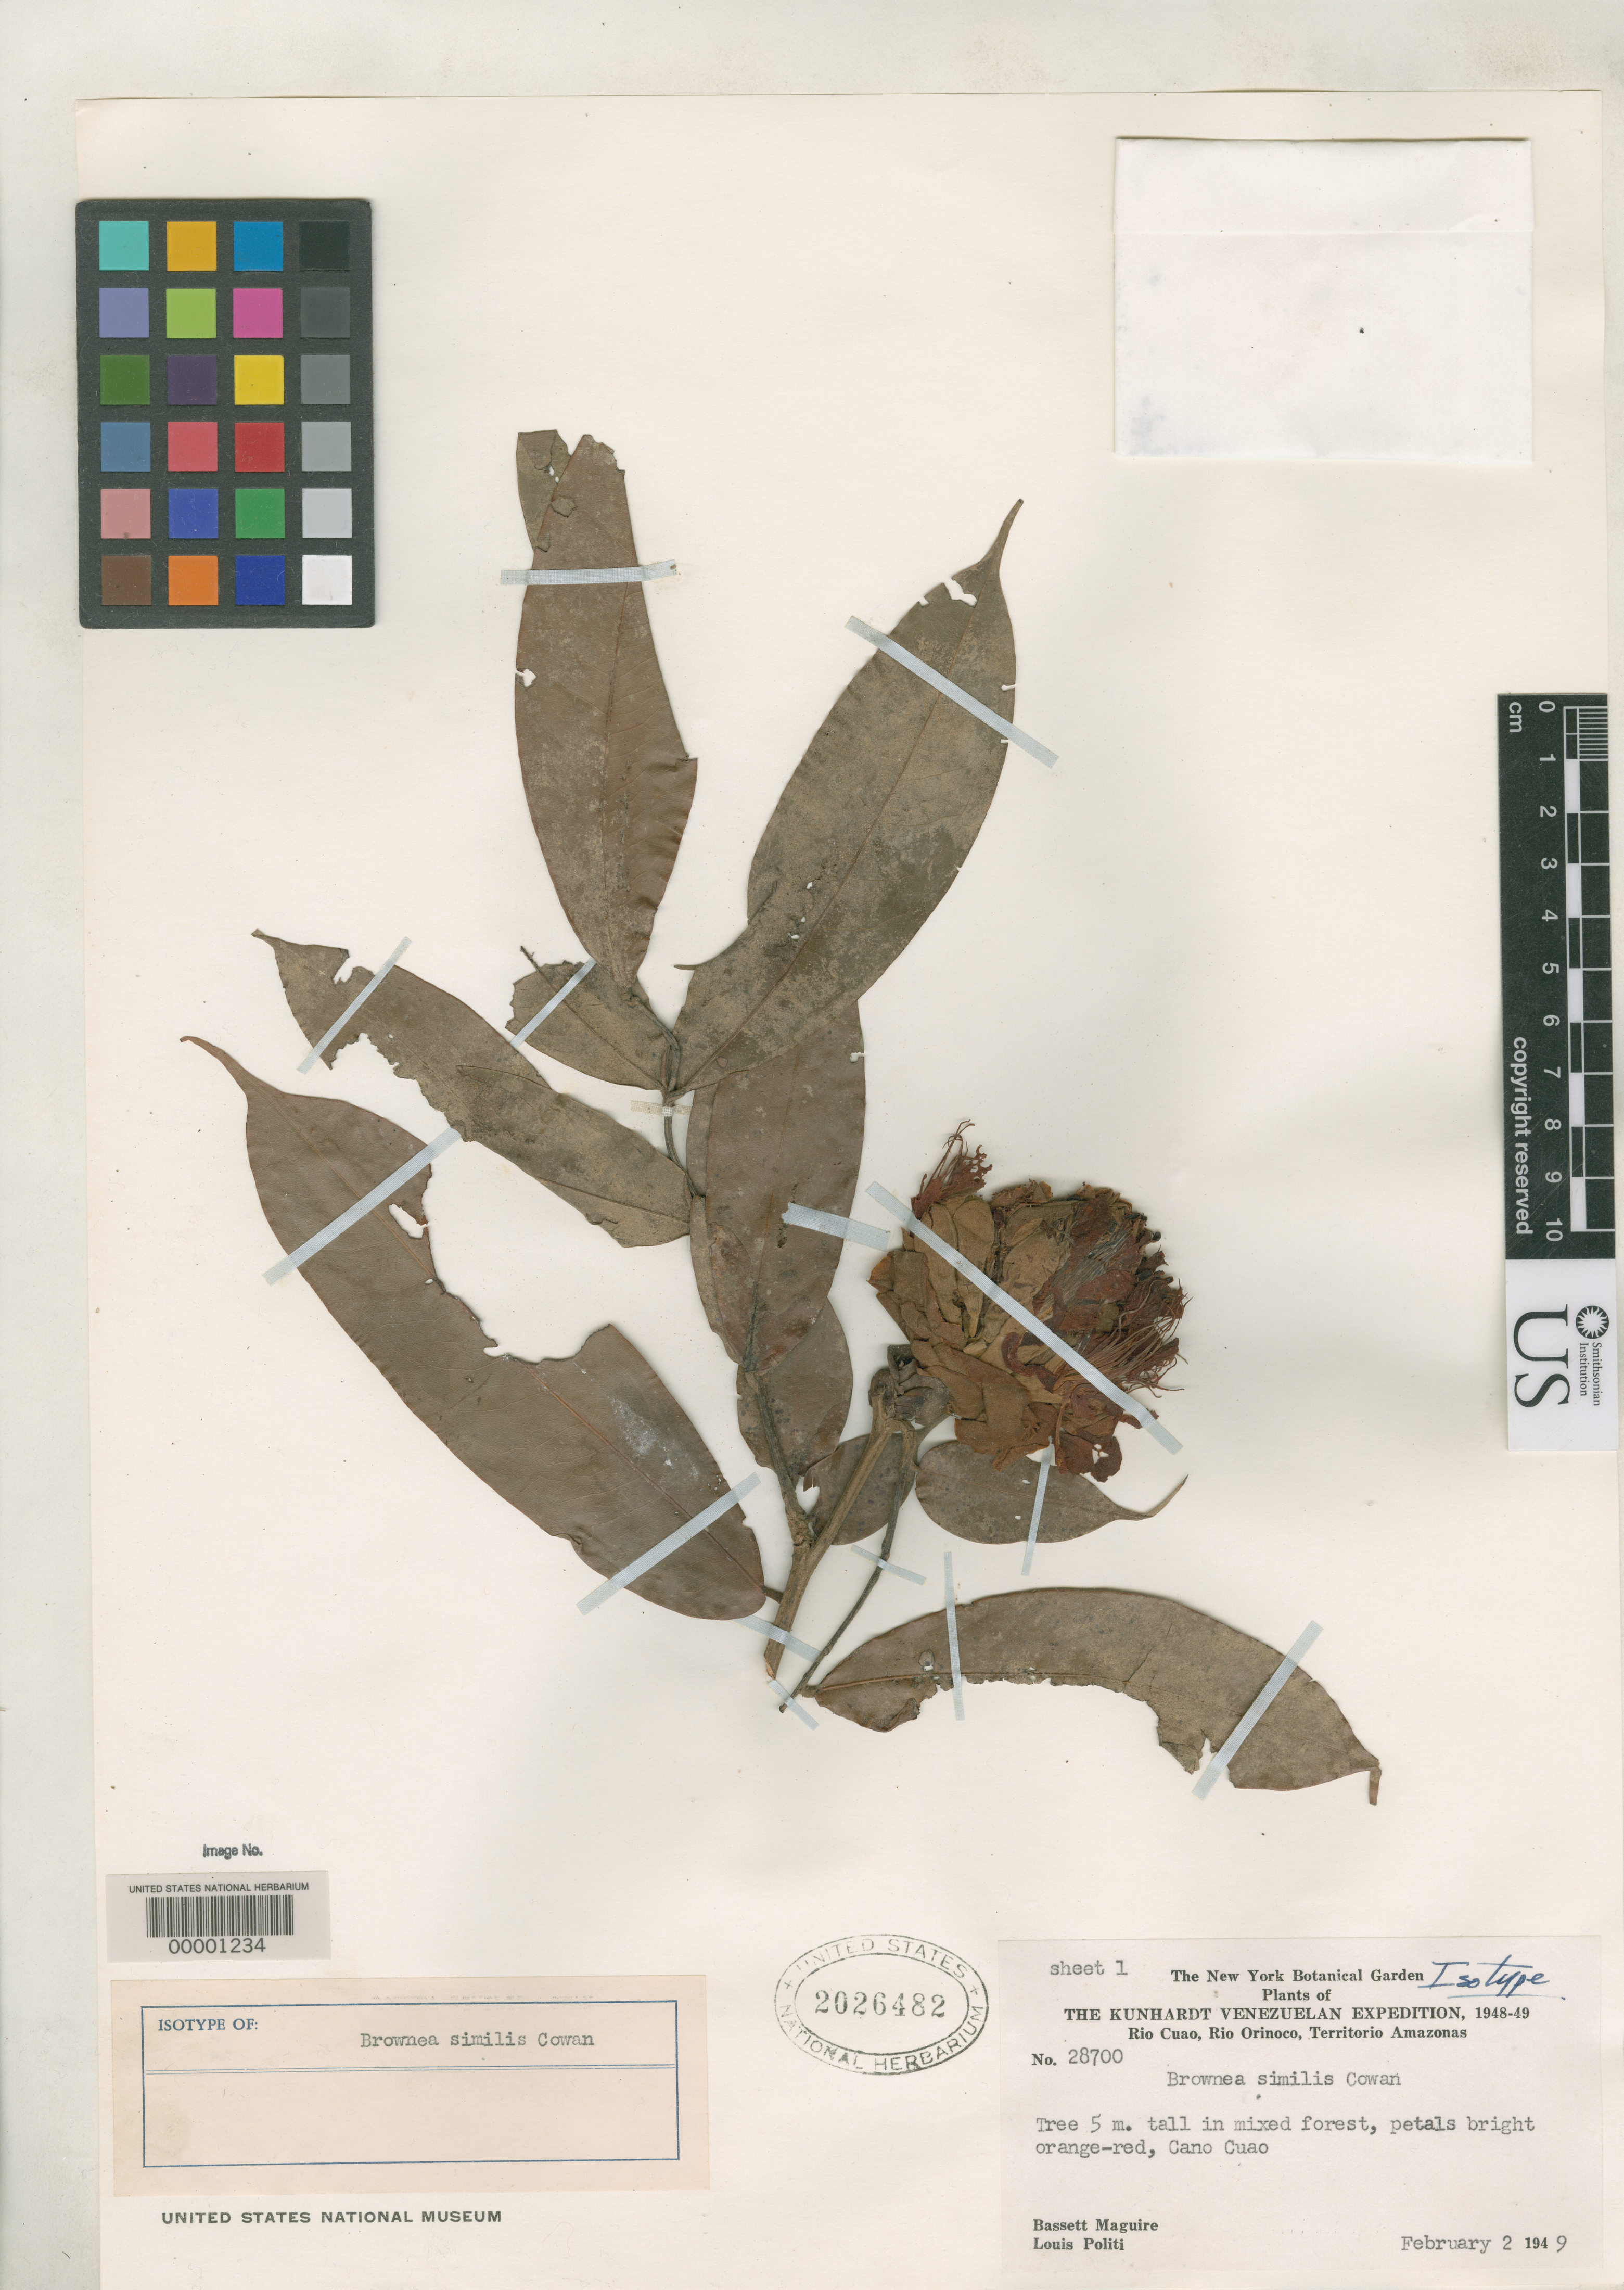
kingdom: Plantae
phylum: Tracheophyta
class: Magnoliopsida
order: Fabales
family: Fabaceae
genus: Brownea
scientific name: Brownea similis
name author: R.S. Cowan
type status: Isotype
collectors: B. Maguire & L. Politi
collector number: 28700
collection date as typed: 02 Feb 1949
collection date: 1949-02-02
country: Venezuela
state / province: Amazonas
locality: Rio Cuao, Rio Orinoco.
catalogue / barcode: US 2026482